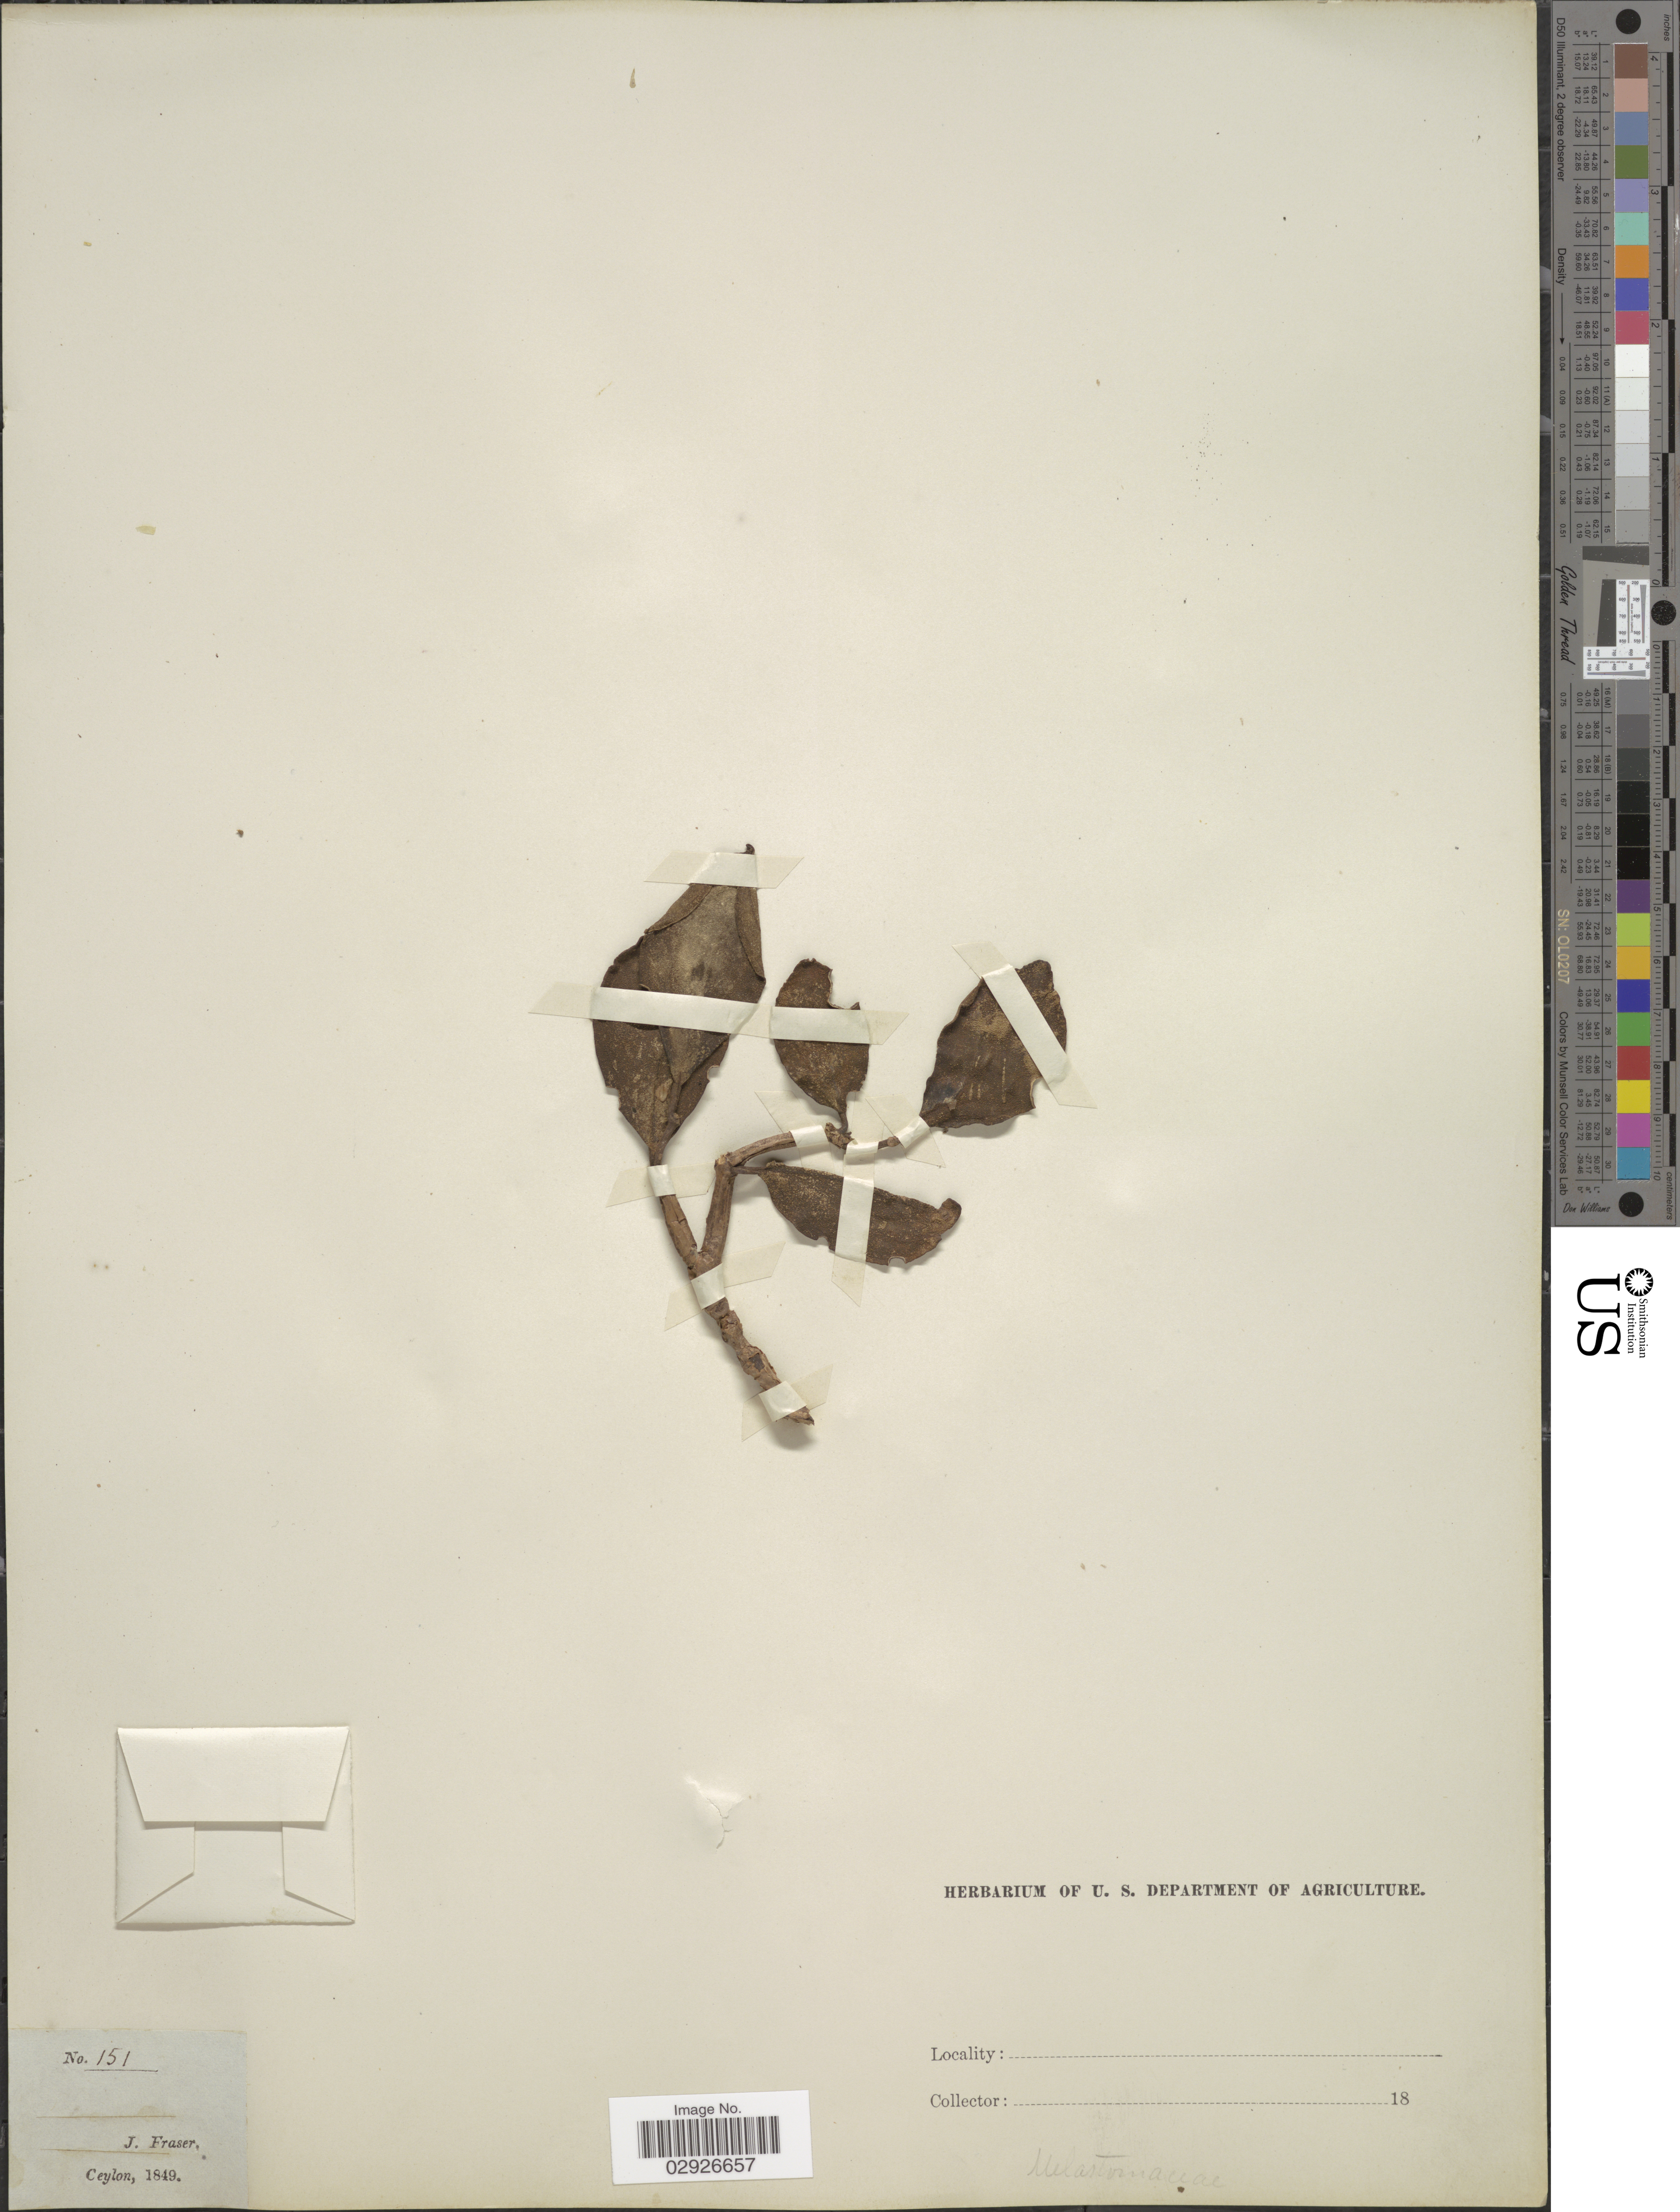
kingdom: Plantae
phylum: Tracheophyta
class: Magnoliopsida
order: Myrtales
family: Melastomataceae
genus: Medinilla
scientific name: Medinilla sp.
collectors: J. Fraser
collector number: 151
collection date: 1849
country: Sri Lanka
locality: Ceylon.